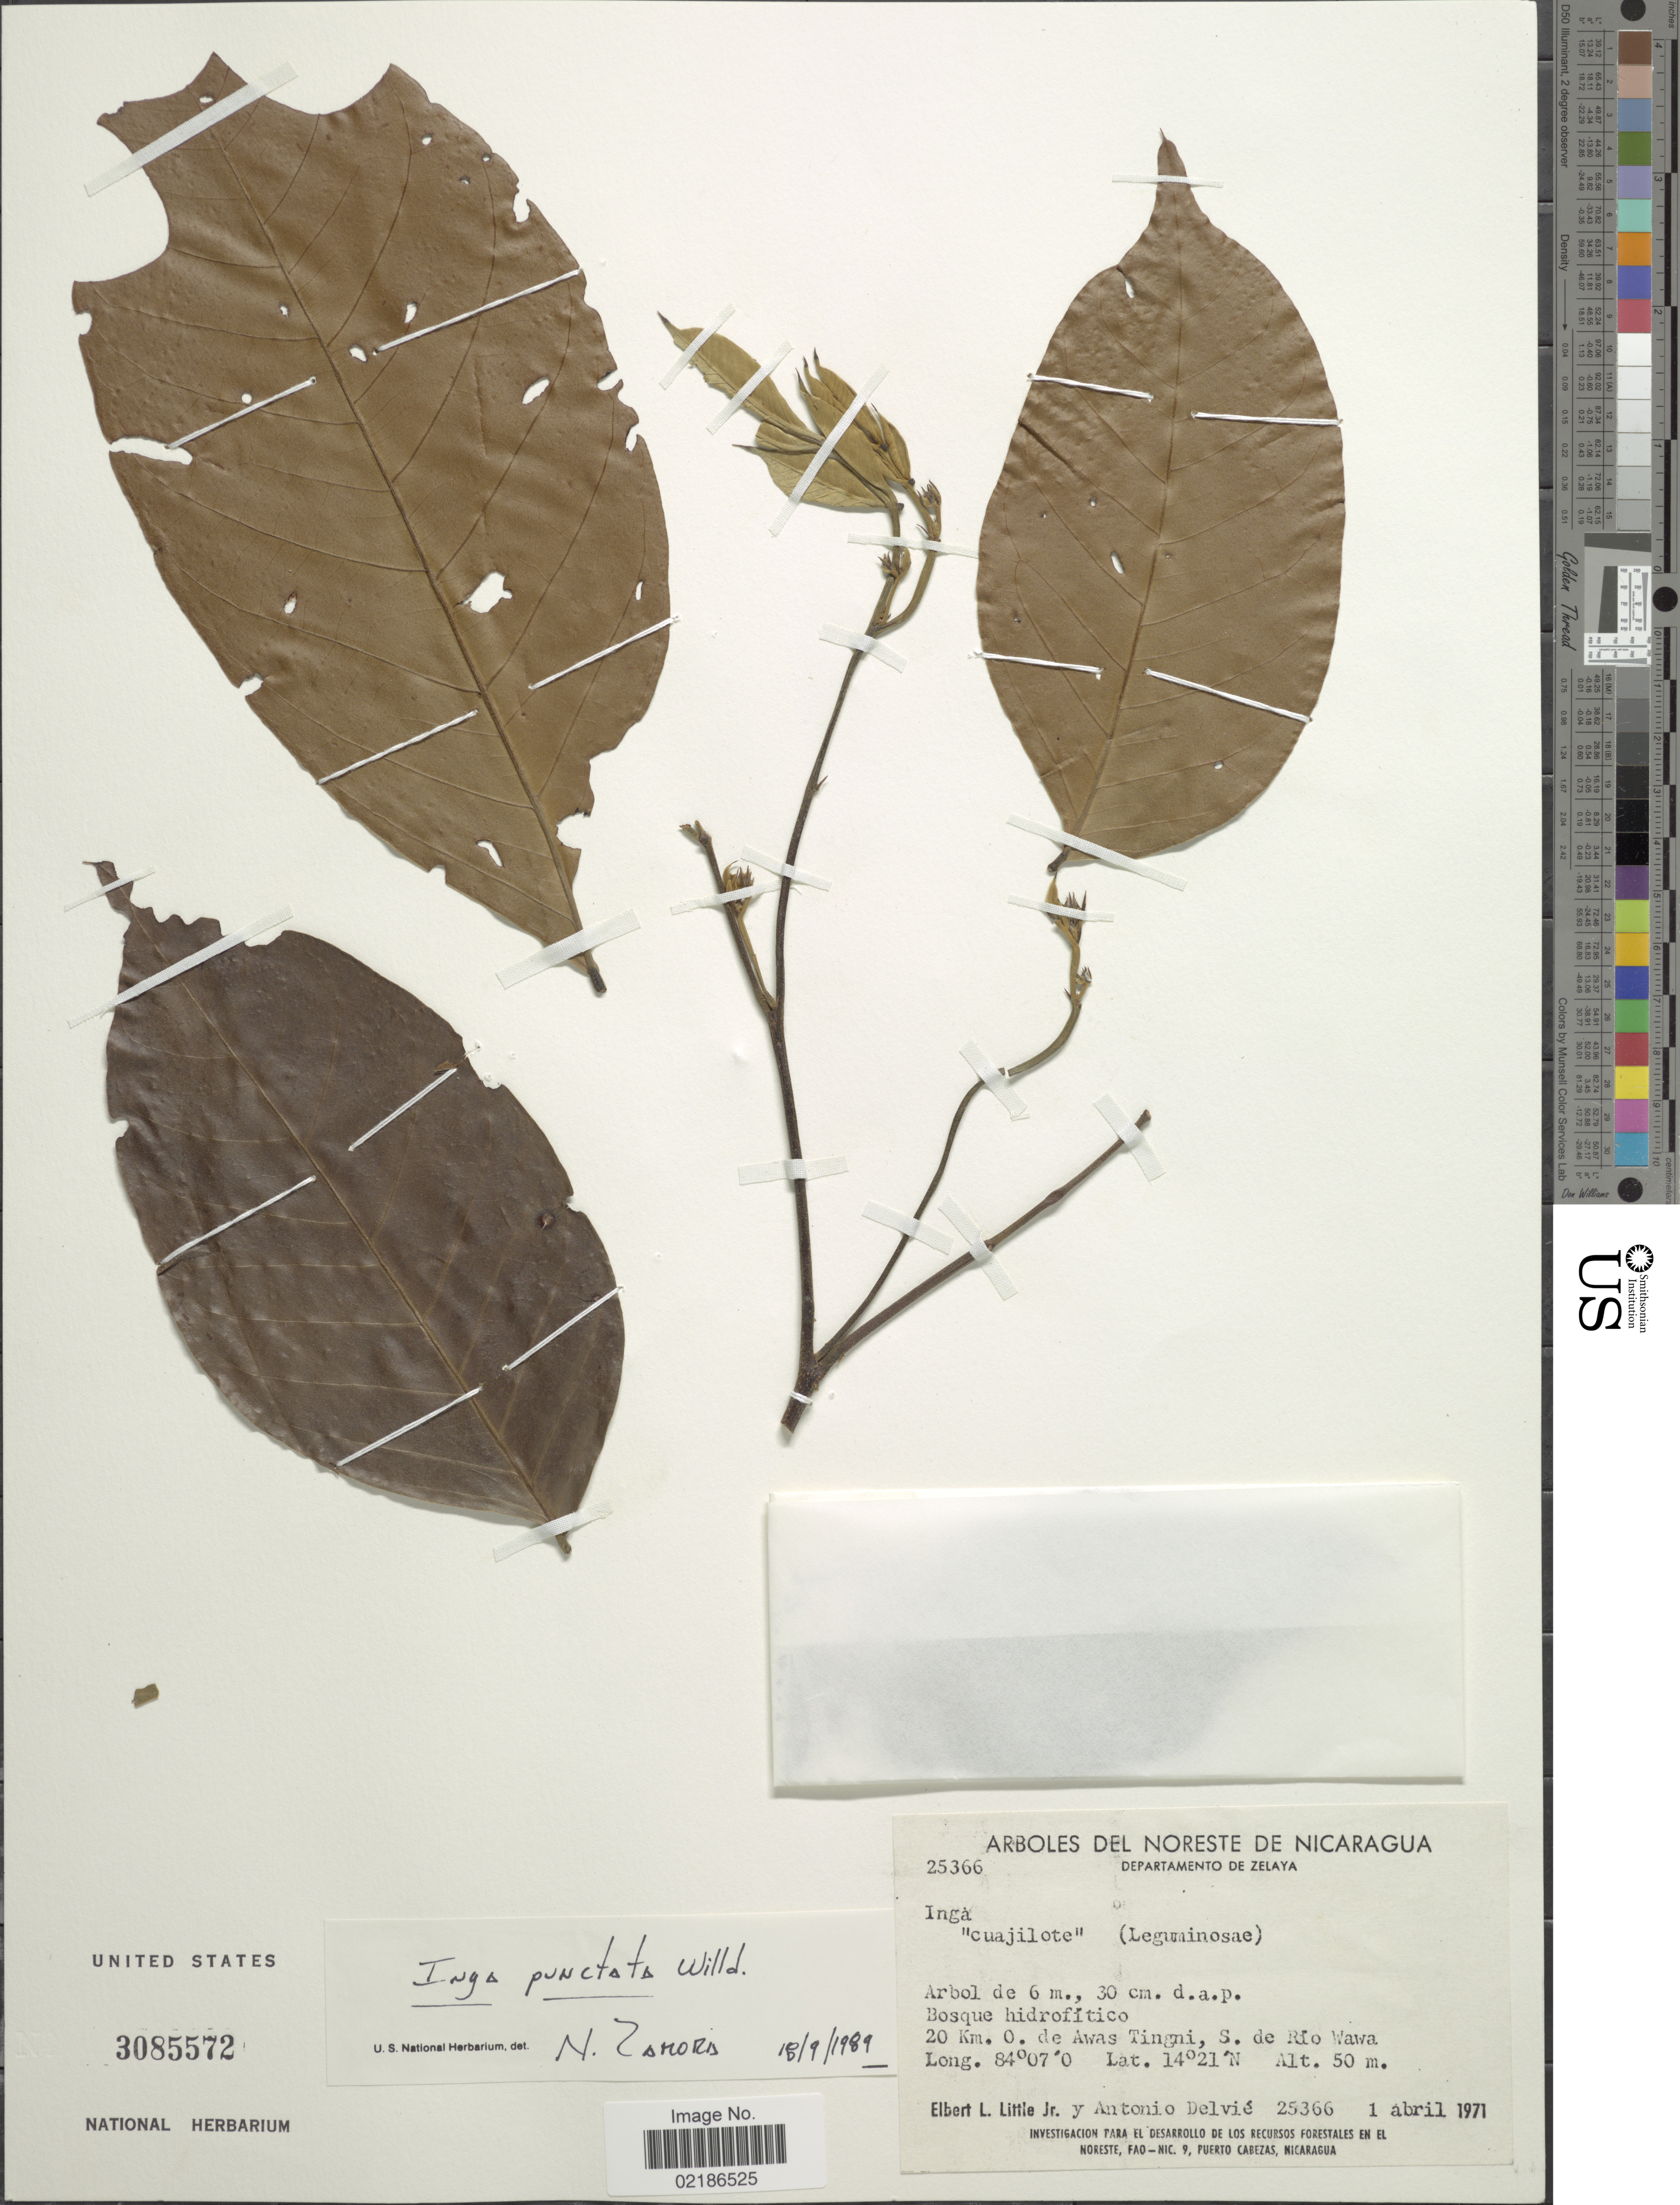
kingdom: Plantae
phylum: Tracheophyta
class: Magnoliopsida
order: Fabales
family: Fabaceae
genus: Inga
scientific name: Inga punctata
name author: Willd.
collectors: E. L. Little & A. Delvie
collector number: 25366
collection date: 1971-04-01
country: Nicaragua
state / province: Atlantico Norte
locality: Nordeste de Nicaragua, Departamento de Zelaya, 20 km O de Awas, S de Rio Wawa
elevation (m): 50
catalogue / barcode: US 3085572